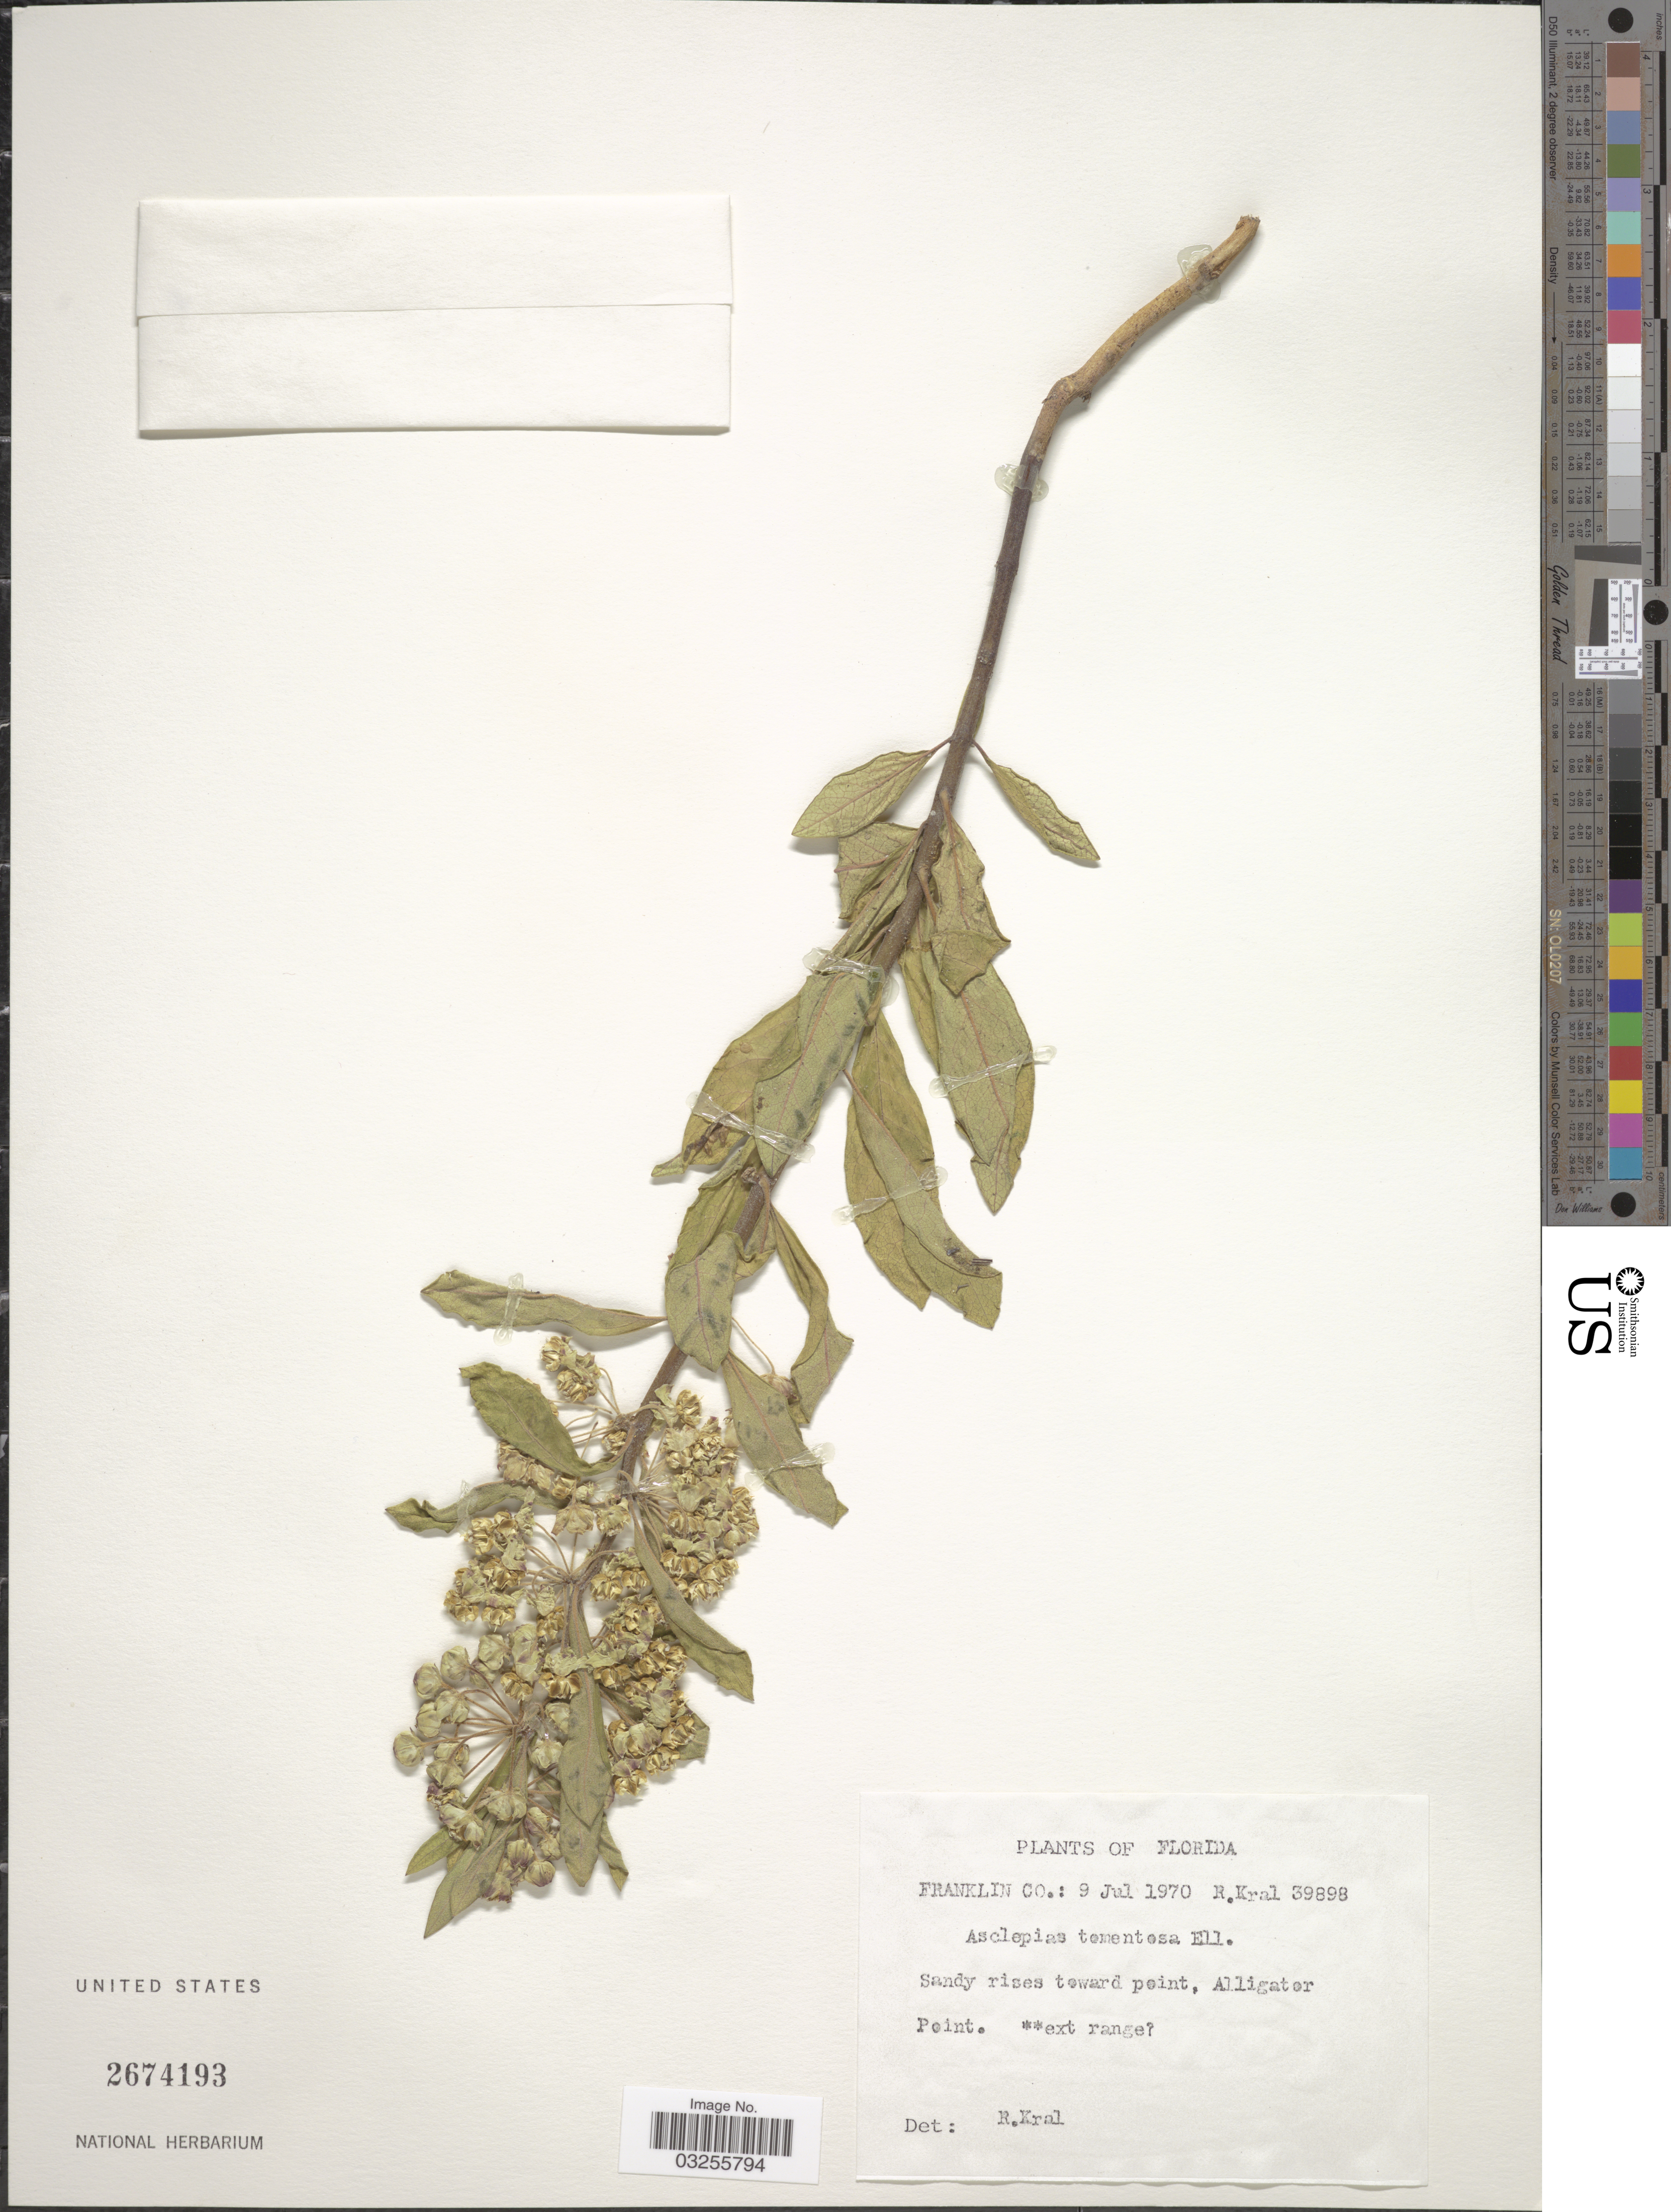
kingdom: Plantae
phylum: Tracheophyta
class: Magnoliopsida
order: Gentianales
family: Apocynaceae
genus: Asclepias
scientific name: Asclepias tomentosa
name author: Elliott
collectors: R. Kral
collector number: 39898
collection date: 1970-07-09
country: United States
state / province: Florida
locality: Franklin Co. Sandy rises toward point, Alligator Point.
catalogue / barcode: US 2674193